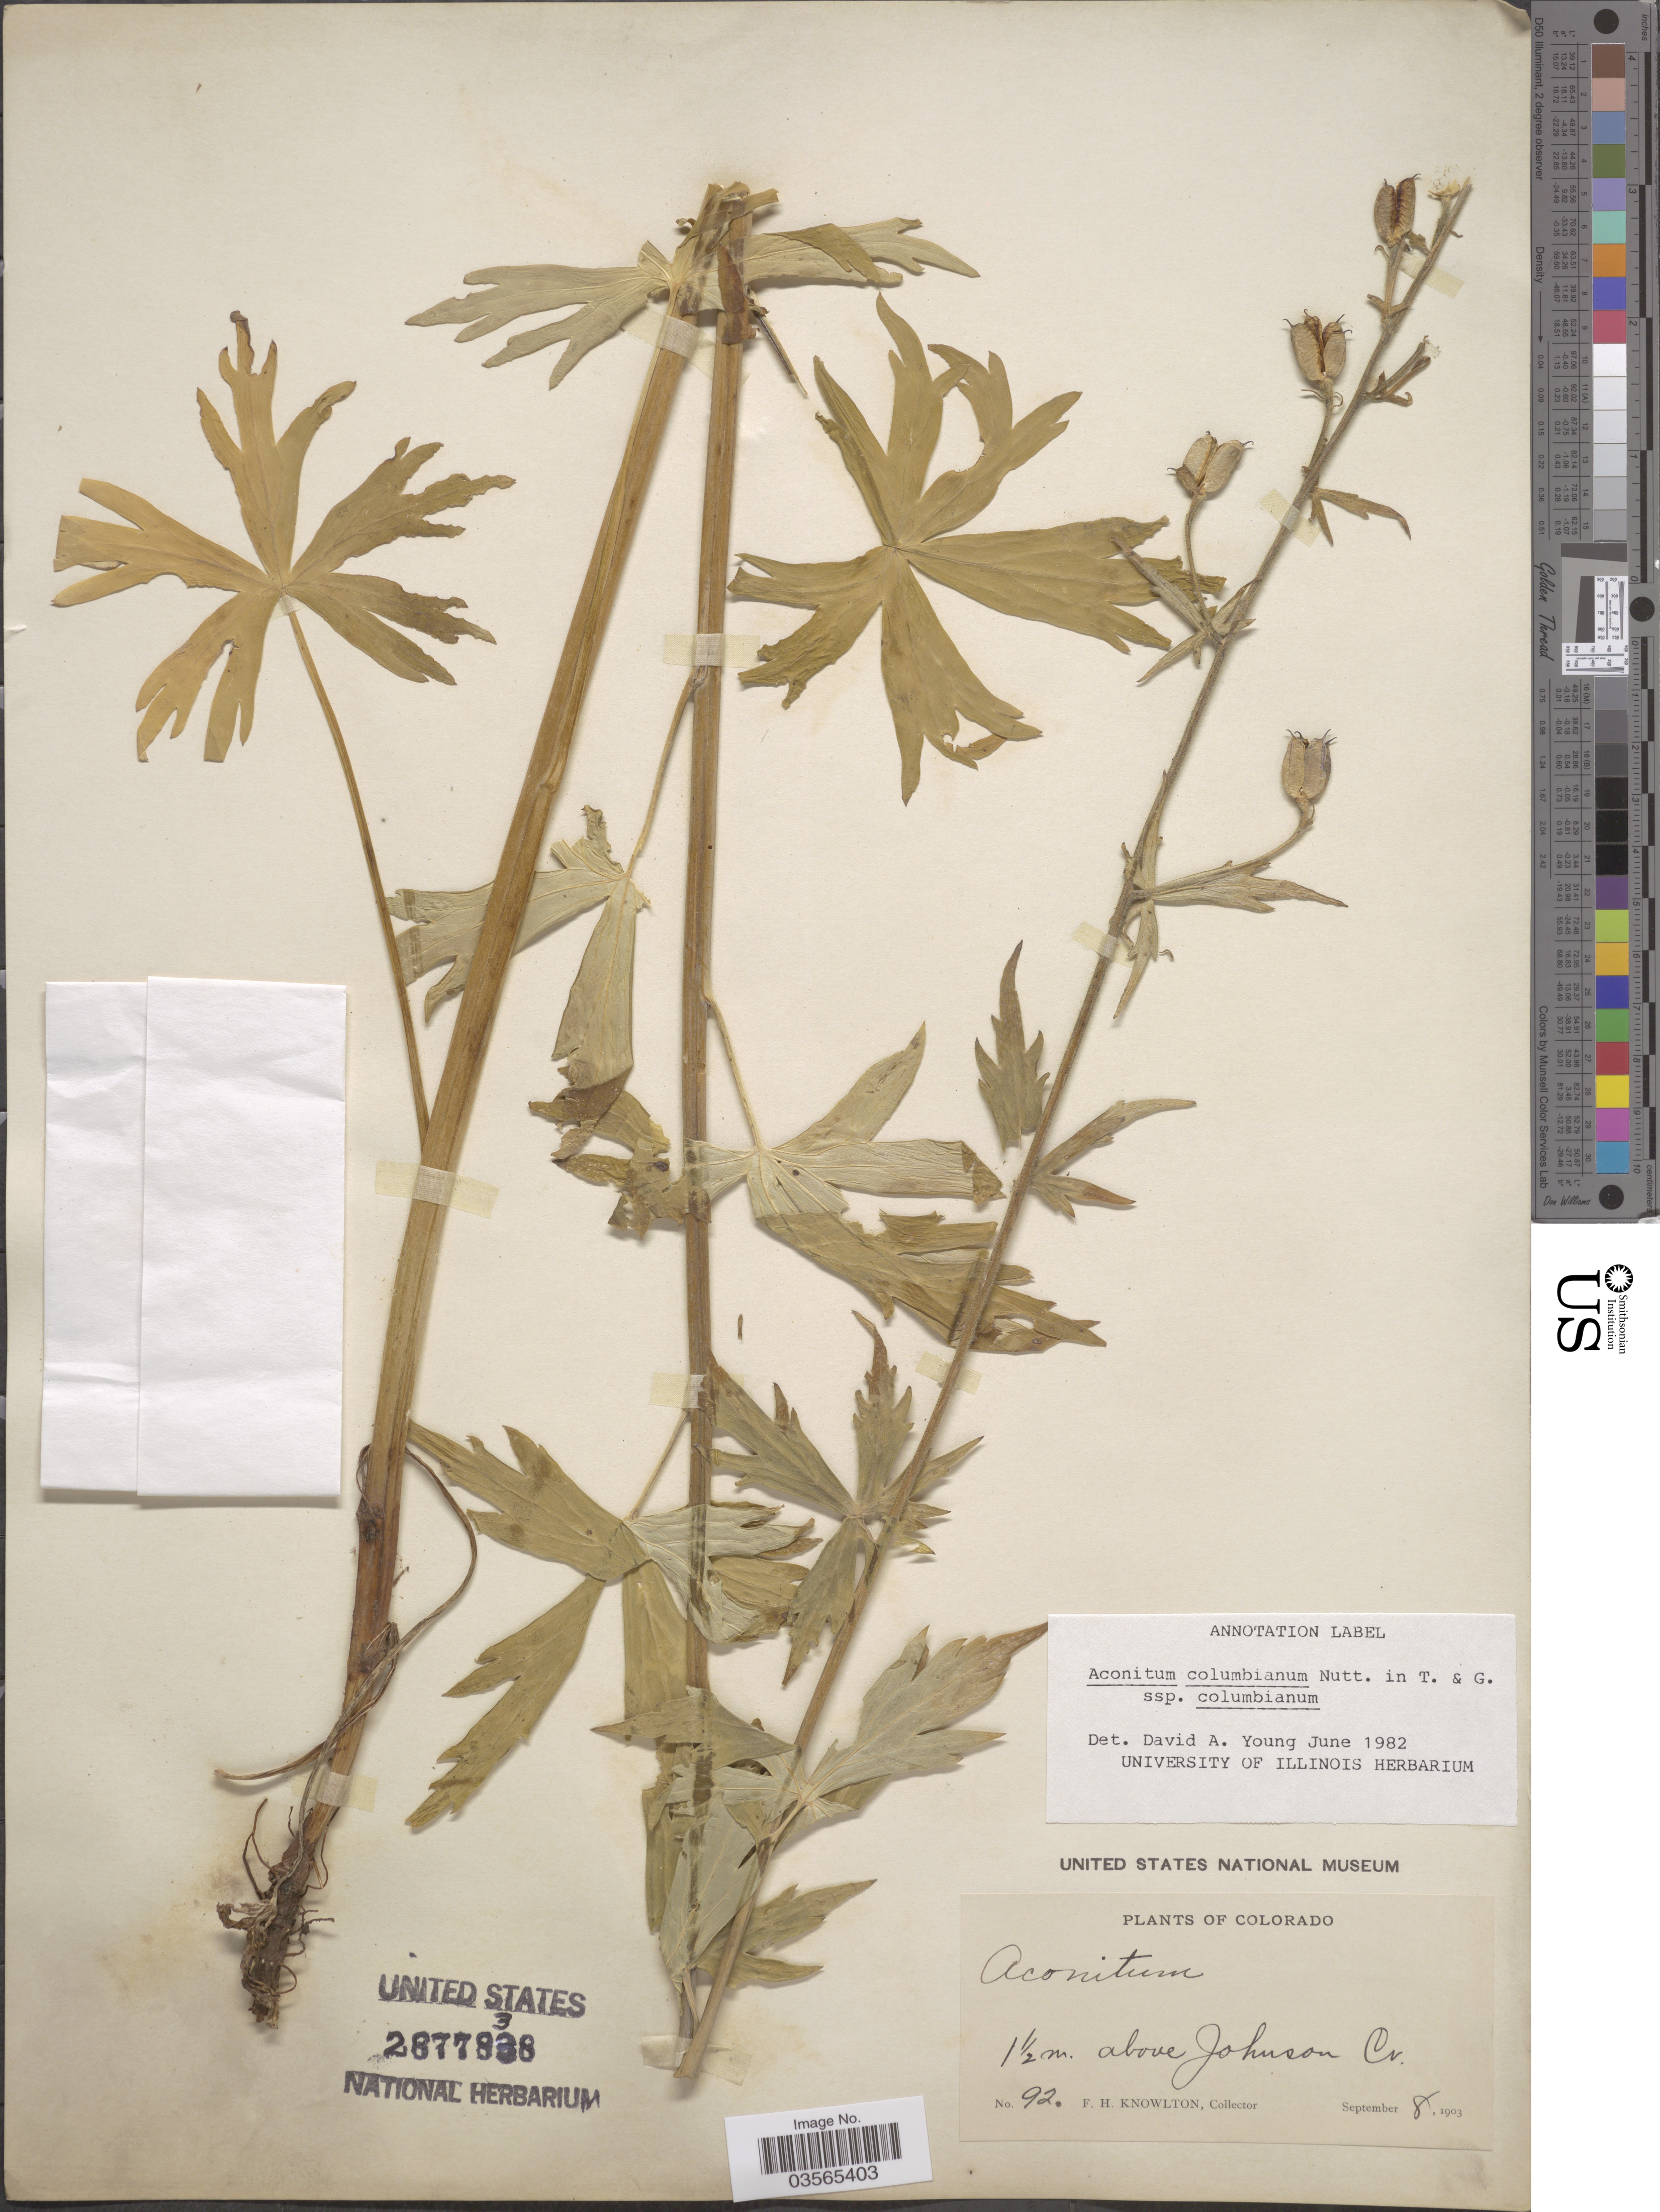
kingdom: Plantae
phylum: Tracheophyta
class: Magnoliopsida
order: Ranunculales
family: Ranunculaceae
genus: Aconitum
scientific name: Aconitum columbianum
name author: Nutt.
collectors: F. H. Knowlton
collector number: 92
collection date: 1903-09-08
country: United States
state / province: Colorado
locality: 1½ m. above Johnson Cr.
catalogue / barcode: US 2877838